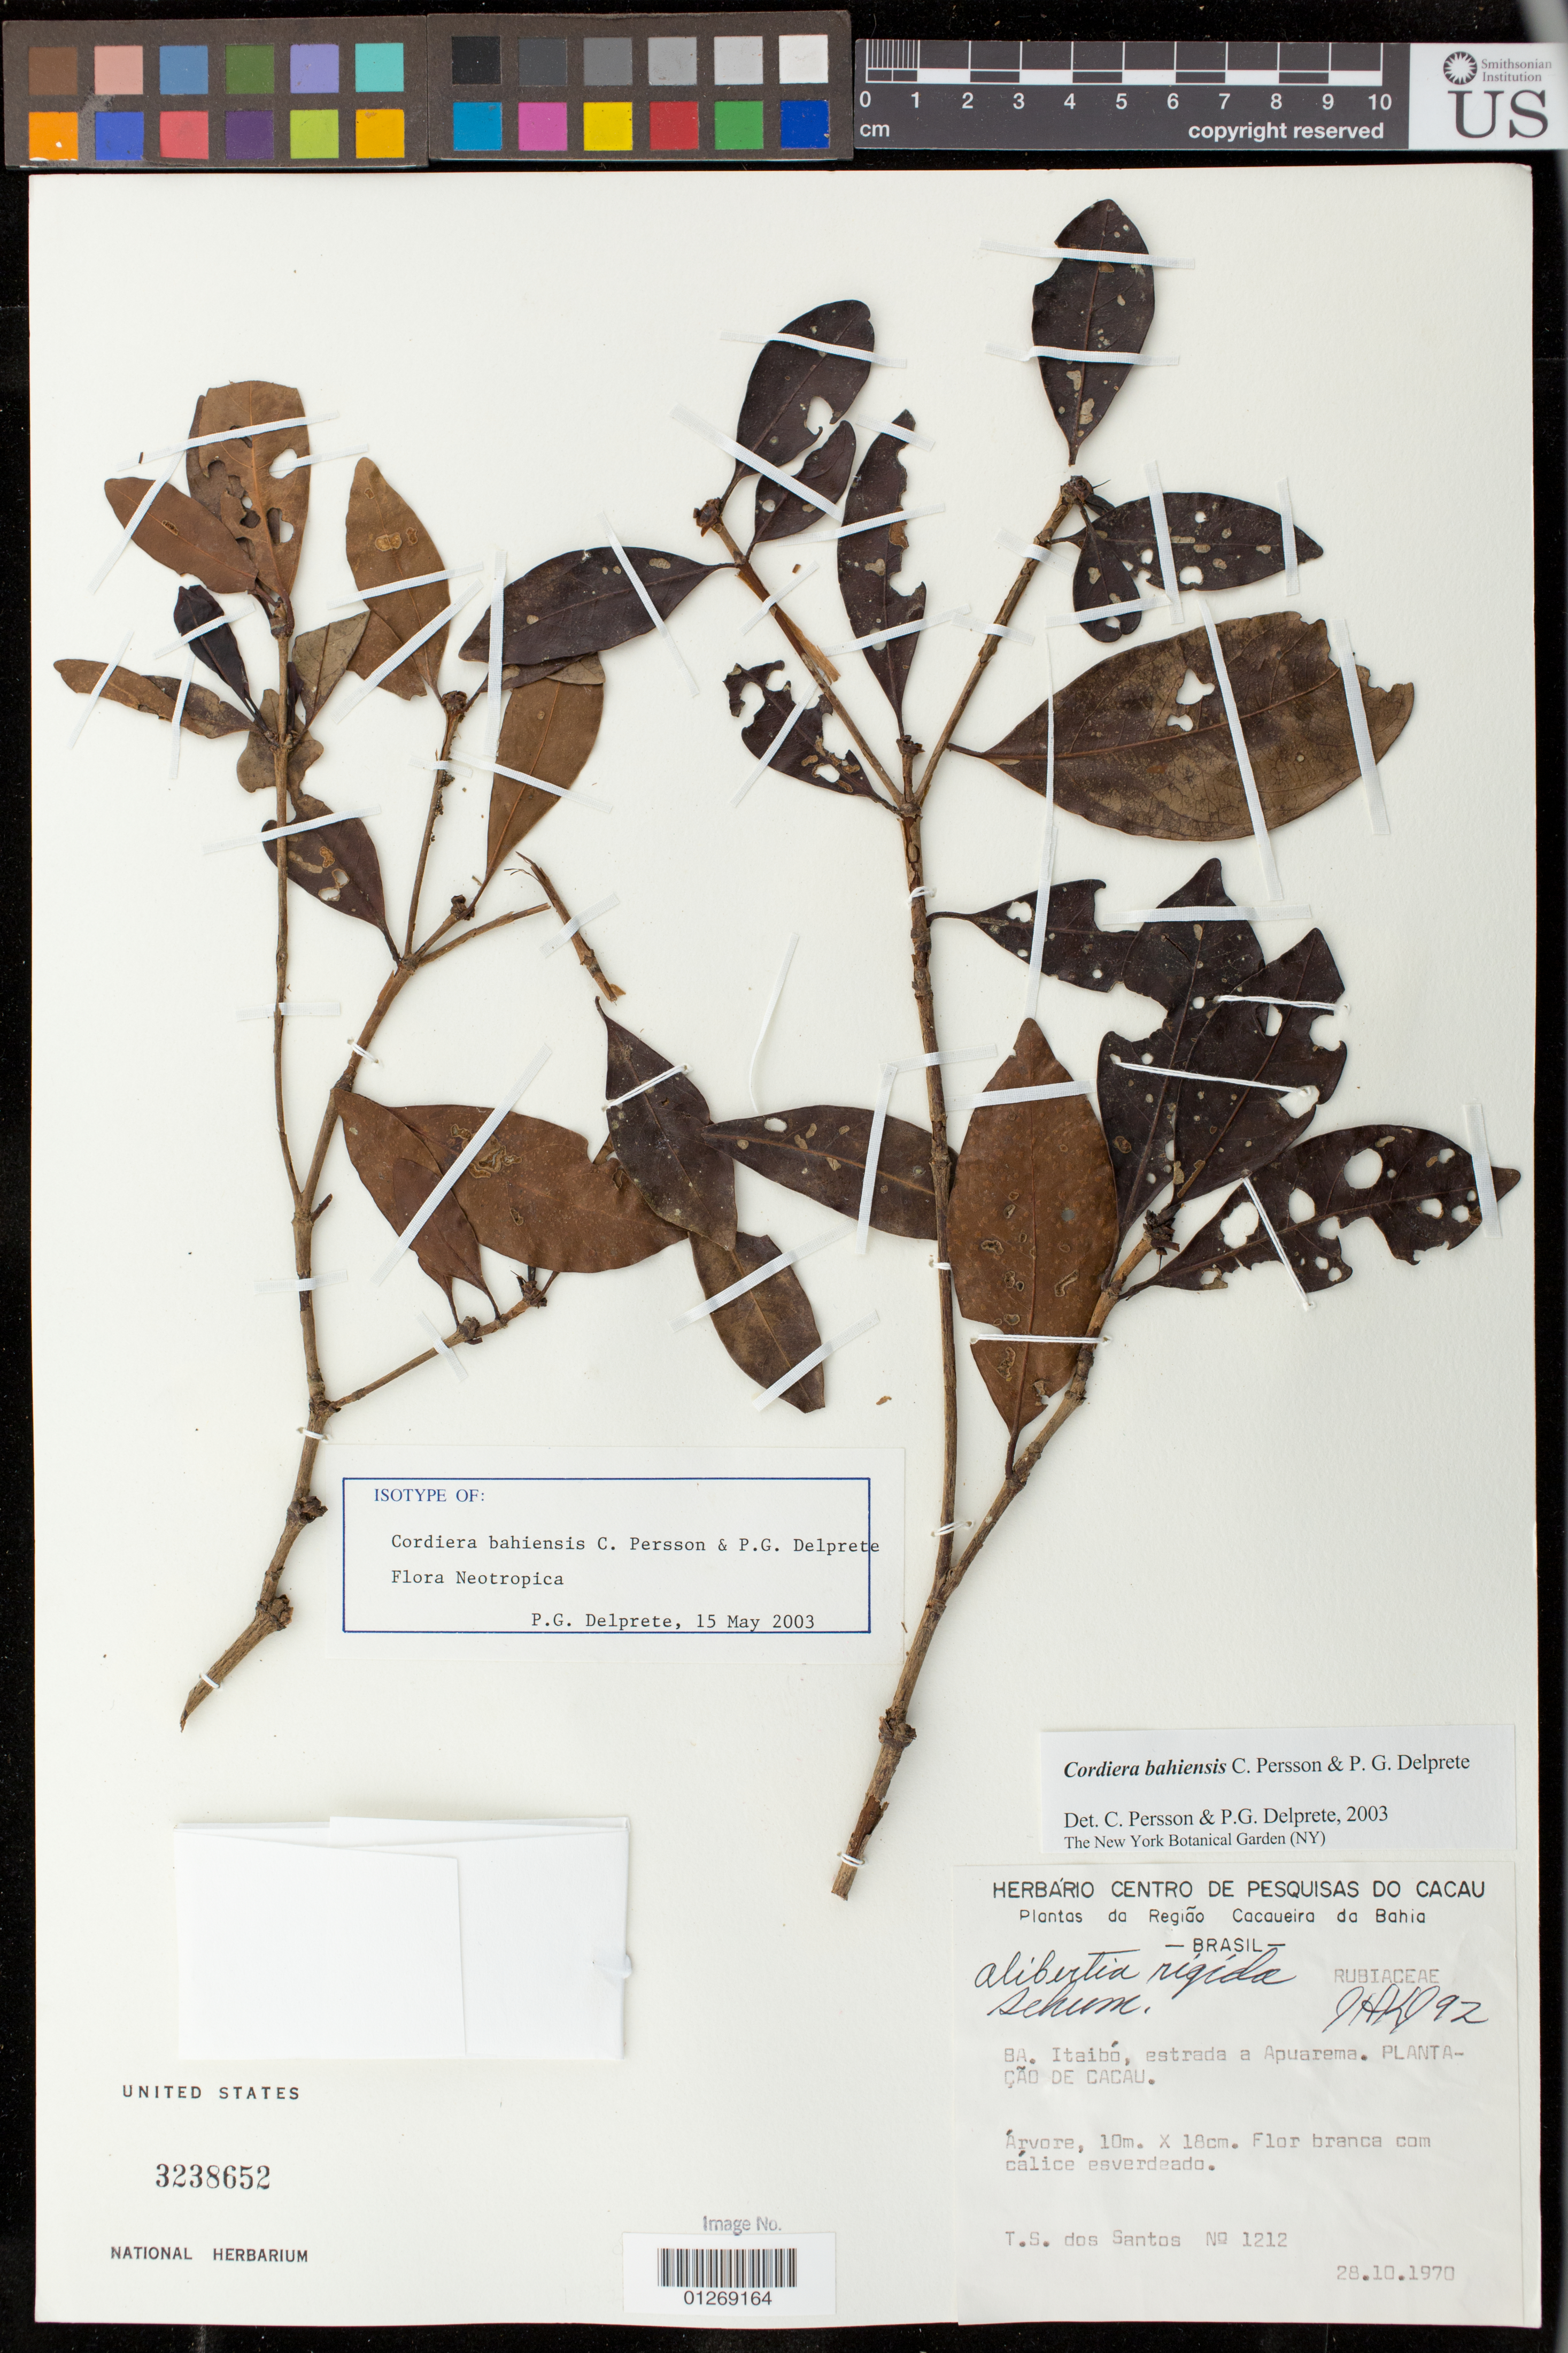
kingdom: Plantae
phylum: Tracheophyta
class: Magnoliopsida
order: Gentianales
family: Rubiaceae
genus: Cordiera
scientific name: Cordiera bahiensis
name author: C.H. Perss. & Delprete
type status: Isotype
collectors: T. S. Santos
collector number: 1212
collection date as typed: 28.10.1970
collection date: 1970-10-28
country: Brazil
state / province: Bahia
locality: BA. Itaibó, estrada a Apuarema. Plantaçao de cacau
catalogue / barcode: US 3238652